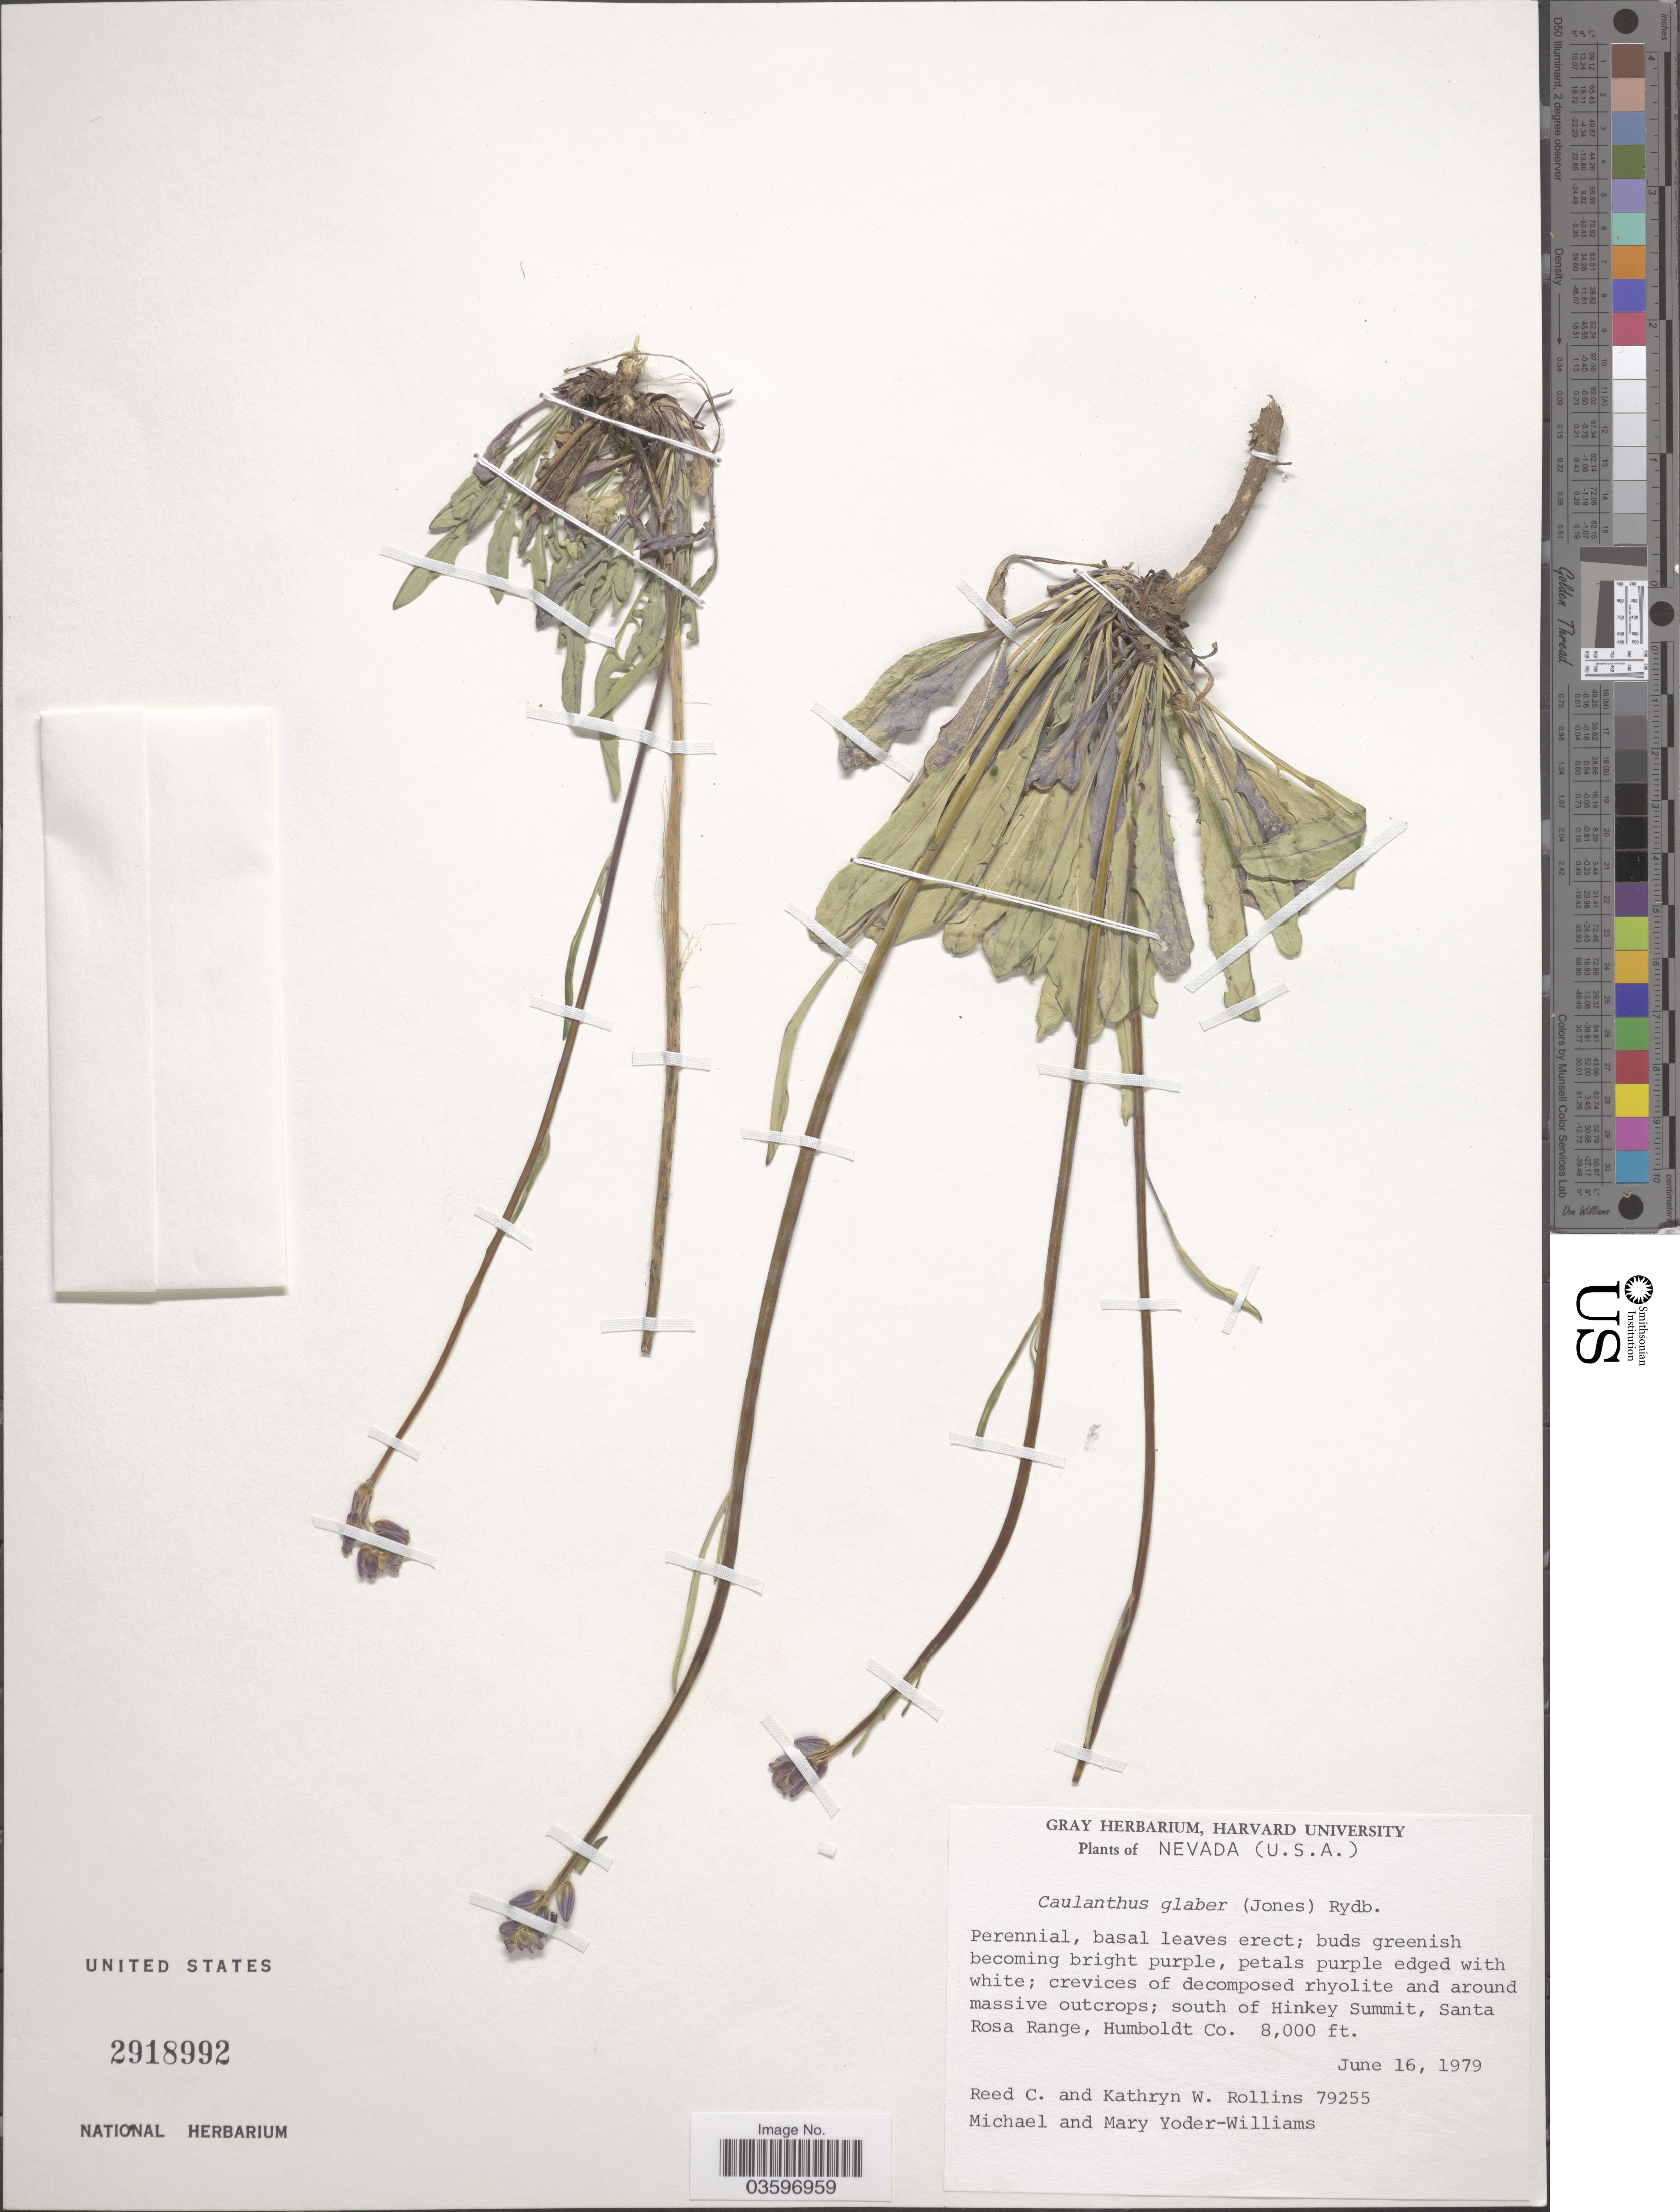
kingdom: Plantae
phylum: Tracheophyta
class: Magnoliopsida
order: Brassicales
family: Brassicaceae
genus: Caulanthus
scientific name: Caulanthus glaber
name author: (M.E. Jones) Rydb.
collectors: R. C. Rollins, K. W. Rollins, M. P. Yoder-Williams & M. P. Yoder-Williams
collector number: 79255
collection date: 1979-06-16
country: United States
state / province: Nevada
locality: South of Hinkey Summit, Santa Rosa Range, Humboldt Co.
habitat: crevices of decomposed rhyolite and around massive outcrops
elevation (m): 2438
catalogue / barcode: US 2918992